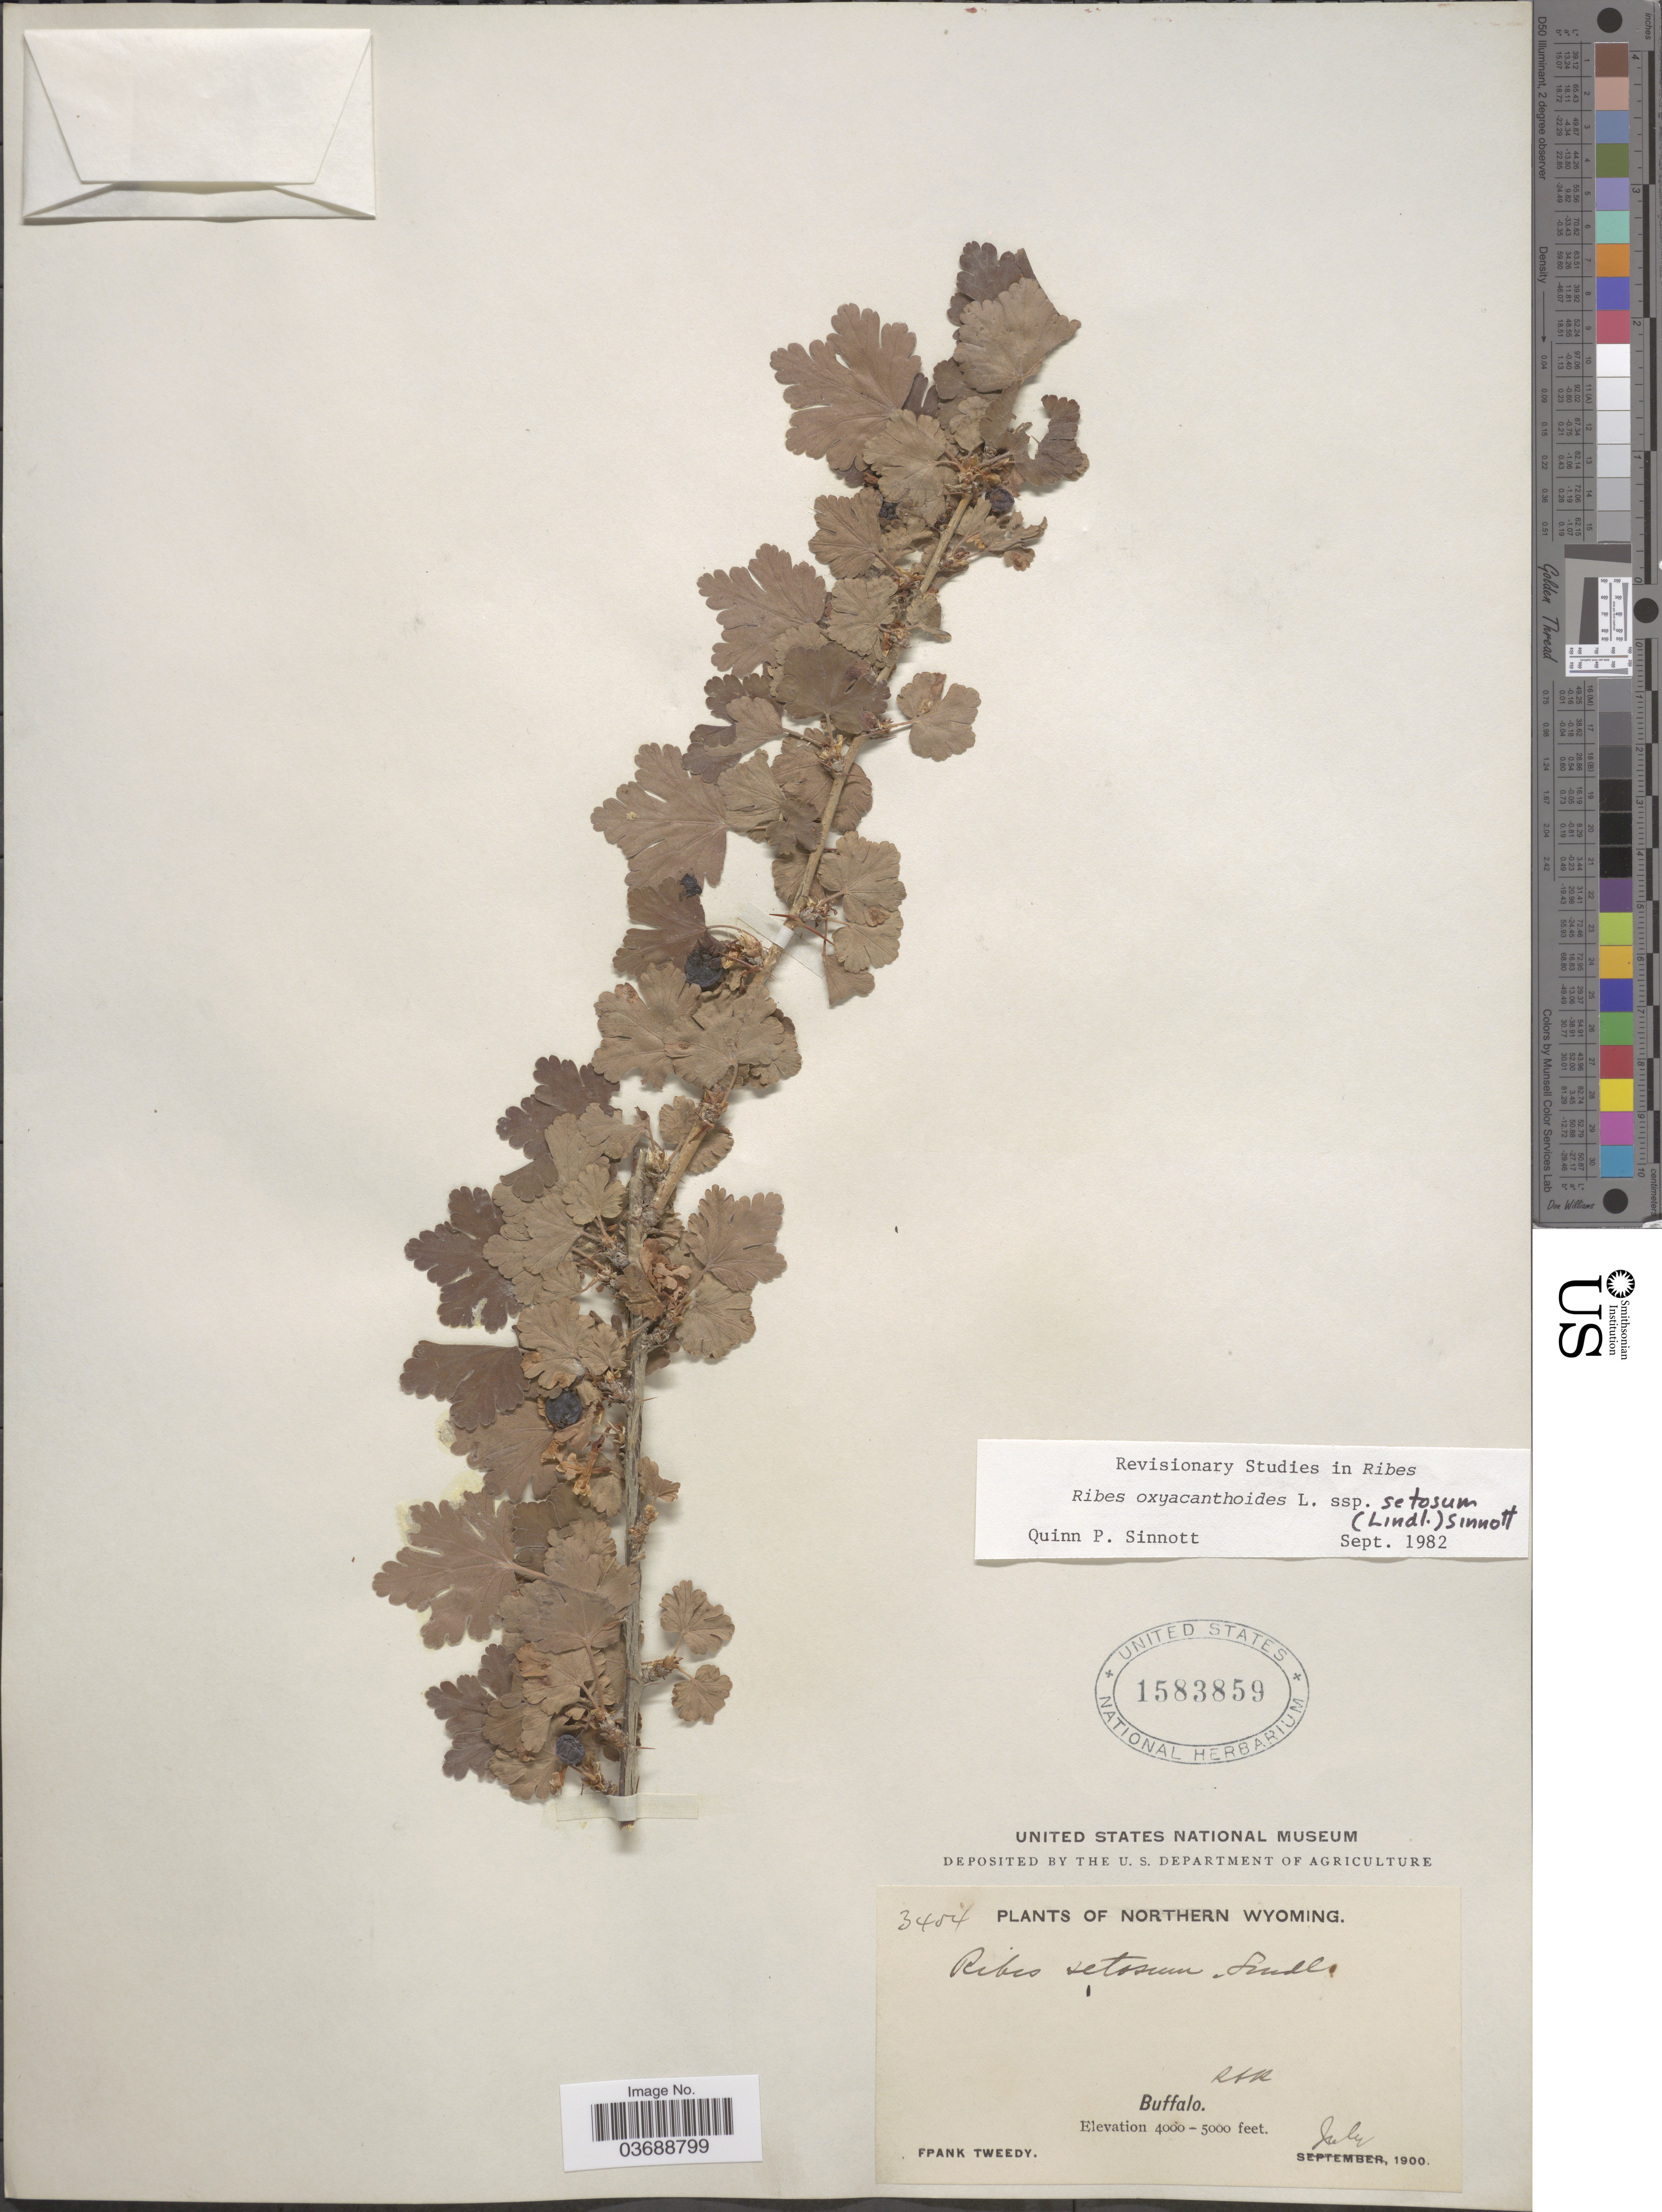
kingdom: Plantae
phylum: Tracheophyta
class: Magnoliopsida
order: Saxifragales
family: Grossulariaceae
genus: Ribes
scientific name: Ribes oxyacanthoides subsp. setosum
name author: (Lindl.) Q.P. Sinnott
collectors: F. Tweedy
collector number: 3454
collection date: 1900-07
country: United States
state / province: Wyoming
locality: Northern Wyoming. Buffalo.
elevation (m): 1219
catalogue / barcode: US 1583859